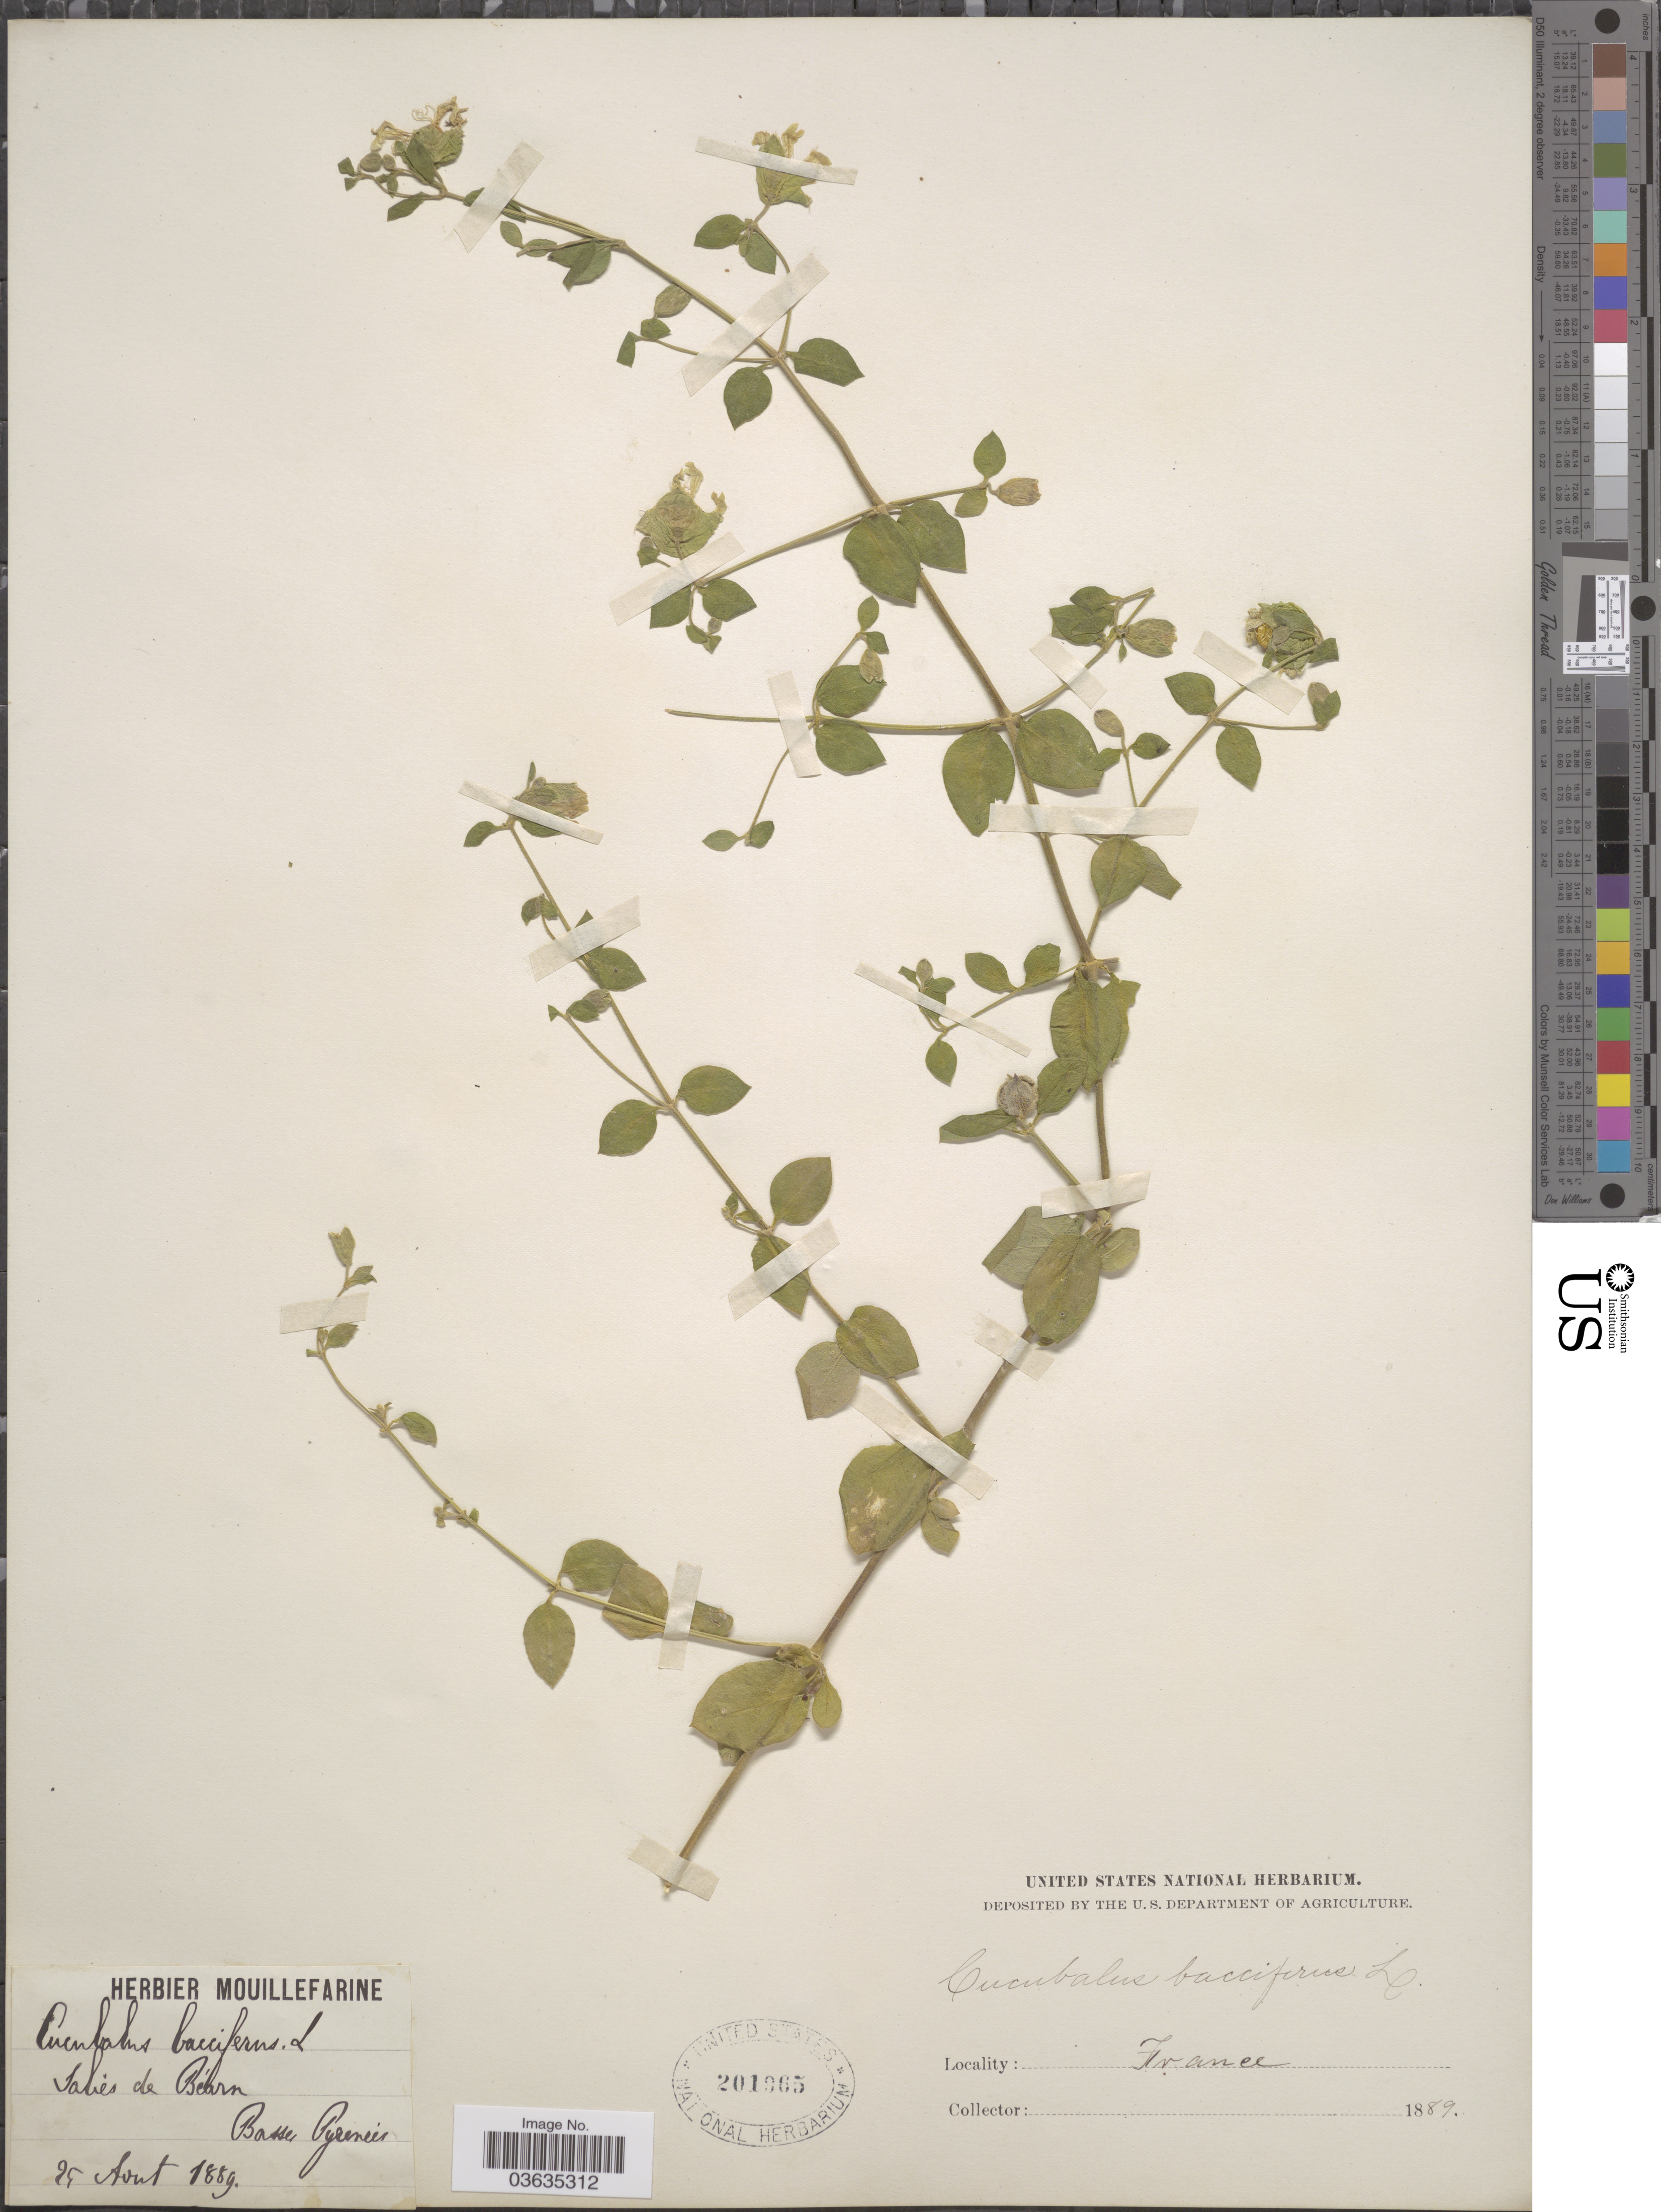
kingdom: Plantae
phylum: Tracheophyta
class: Magnoliopsida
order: Caryophyllales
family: Caryophyllaceae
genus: Silene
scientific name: Silene baccifera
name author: (L.) Durande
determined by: U.S. National Herbarium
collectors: ex herb. Mouillefarine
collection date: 1889-08-25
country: France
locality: Salies de Bearn. Basses Pyrenees.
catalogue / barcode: US 201965